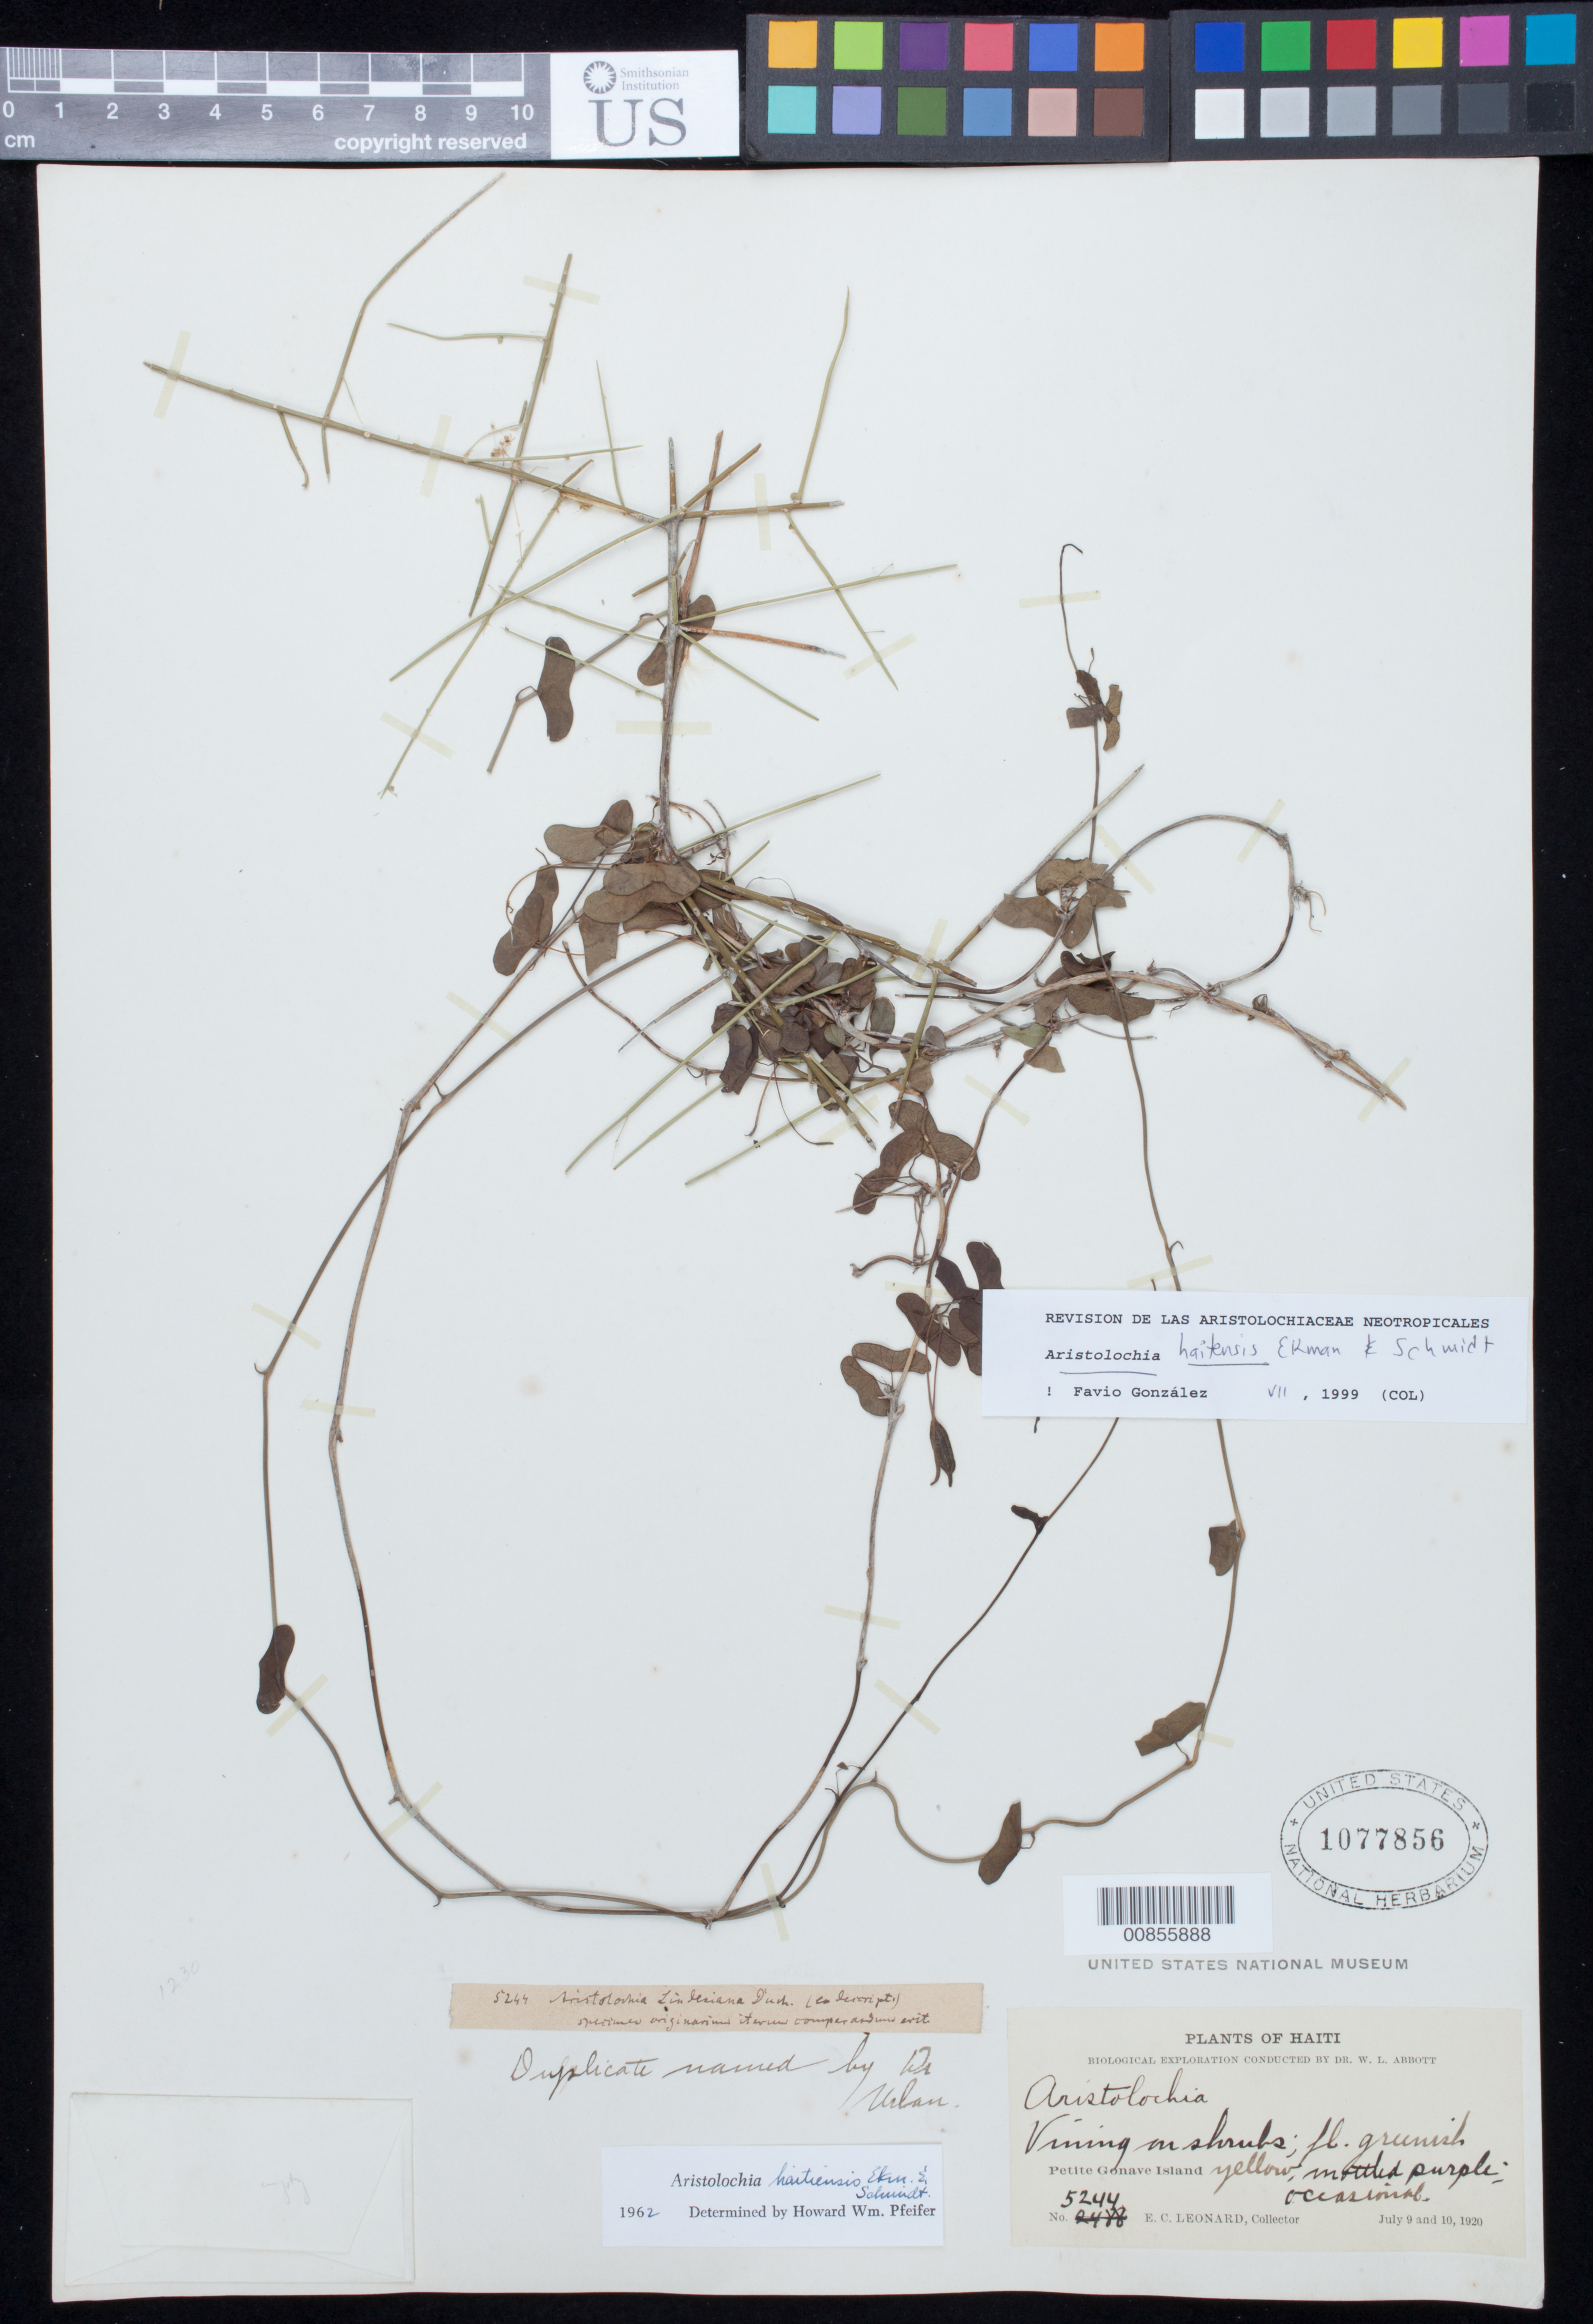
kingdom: Plantae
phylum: Tracheophyta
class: Magnoliopsida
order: Piperales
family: Aristolochiaceae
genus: Aristolochia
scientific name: Aristolochia haitiensis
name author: Ekman & O.C. Schmidt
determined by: González, F., (COL), Universidad Nacional de Colombia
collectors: E. C. Leonard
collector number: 5244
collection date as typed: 09 Jul 1920 to 10 Jul 1920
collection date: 1920-07-09/1920-07-10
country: Haiti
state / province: Ouest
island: Île de la Gonâve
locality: Petite Gonave Island.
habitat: Vining on shrubs.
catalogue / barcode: US 1077856